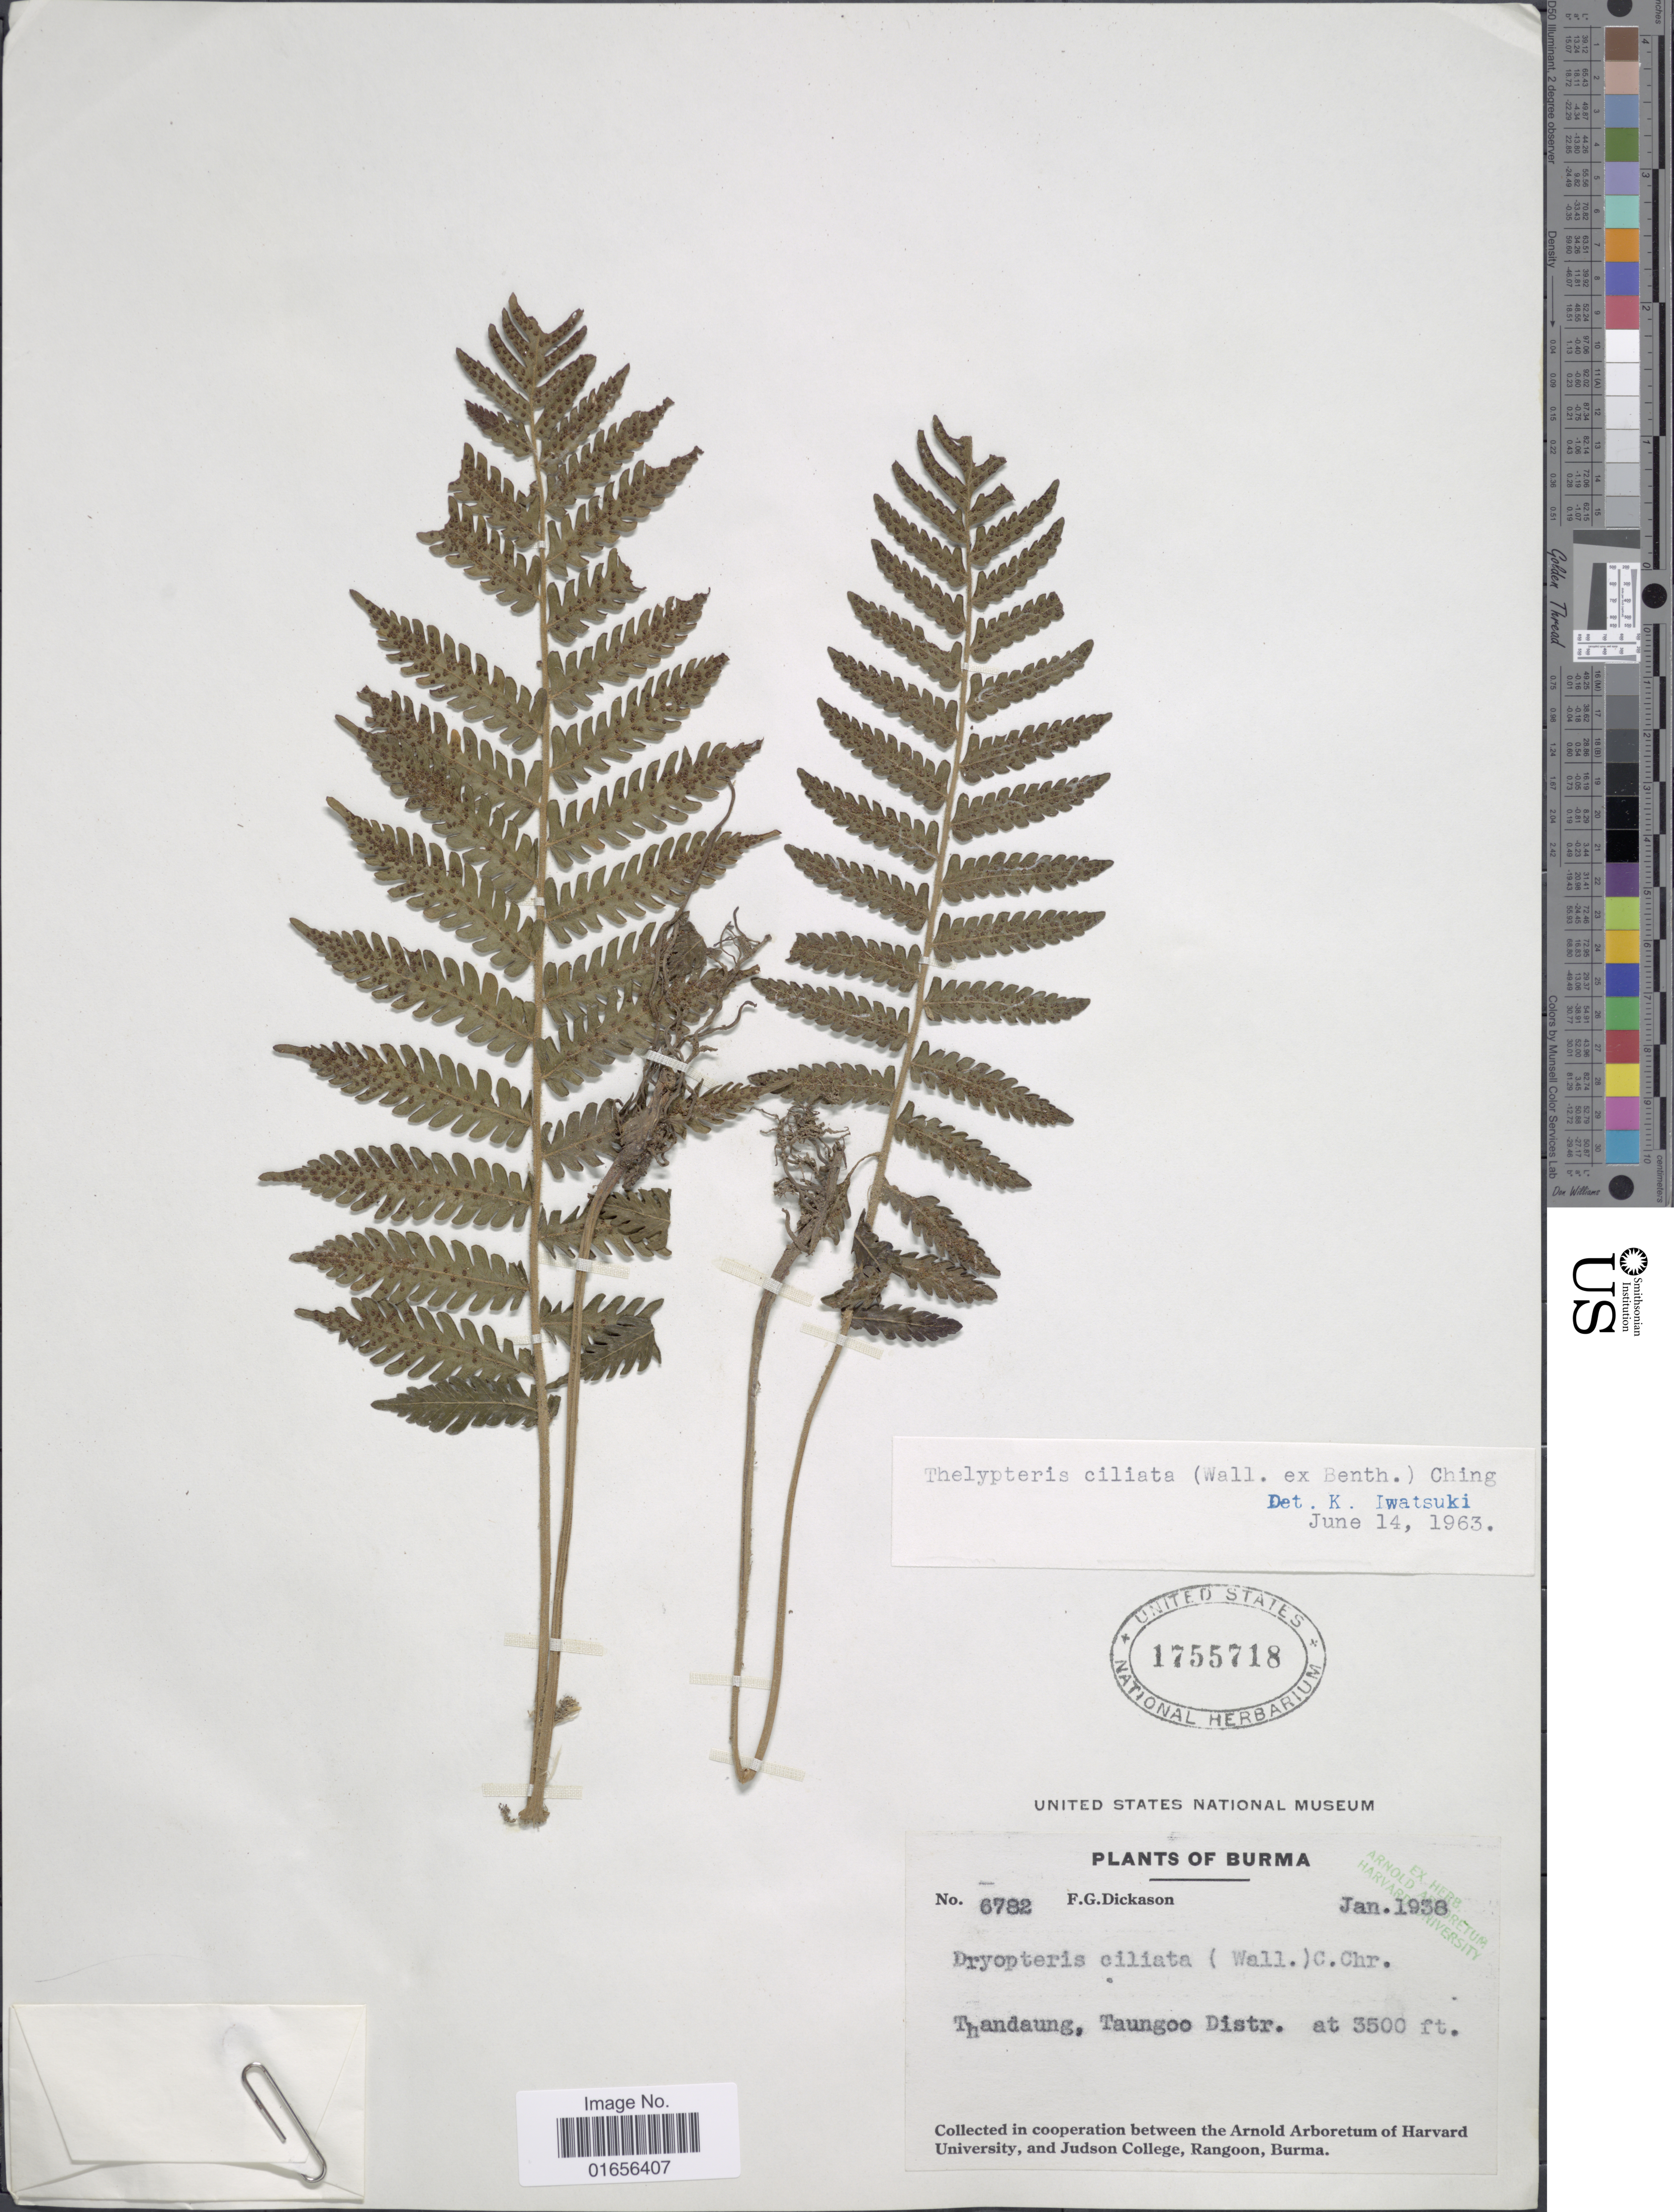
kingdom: Plantae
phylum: Tracheophyta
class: Polypodiopsida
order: Polypodiales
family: Thelypteridaceae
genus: Trigonospora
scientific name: Trigonospora ciliata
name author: (Benth.) Holttum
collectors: F. Dickason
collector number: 6782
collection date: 1938-01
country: Myanmar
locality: Burma, Thandaung, Taungoo Distr.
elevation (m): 1067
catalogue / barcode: US 1755718